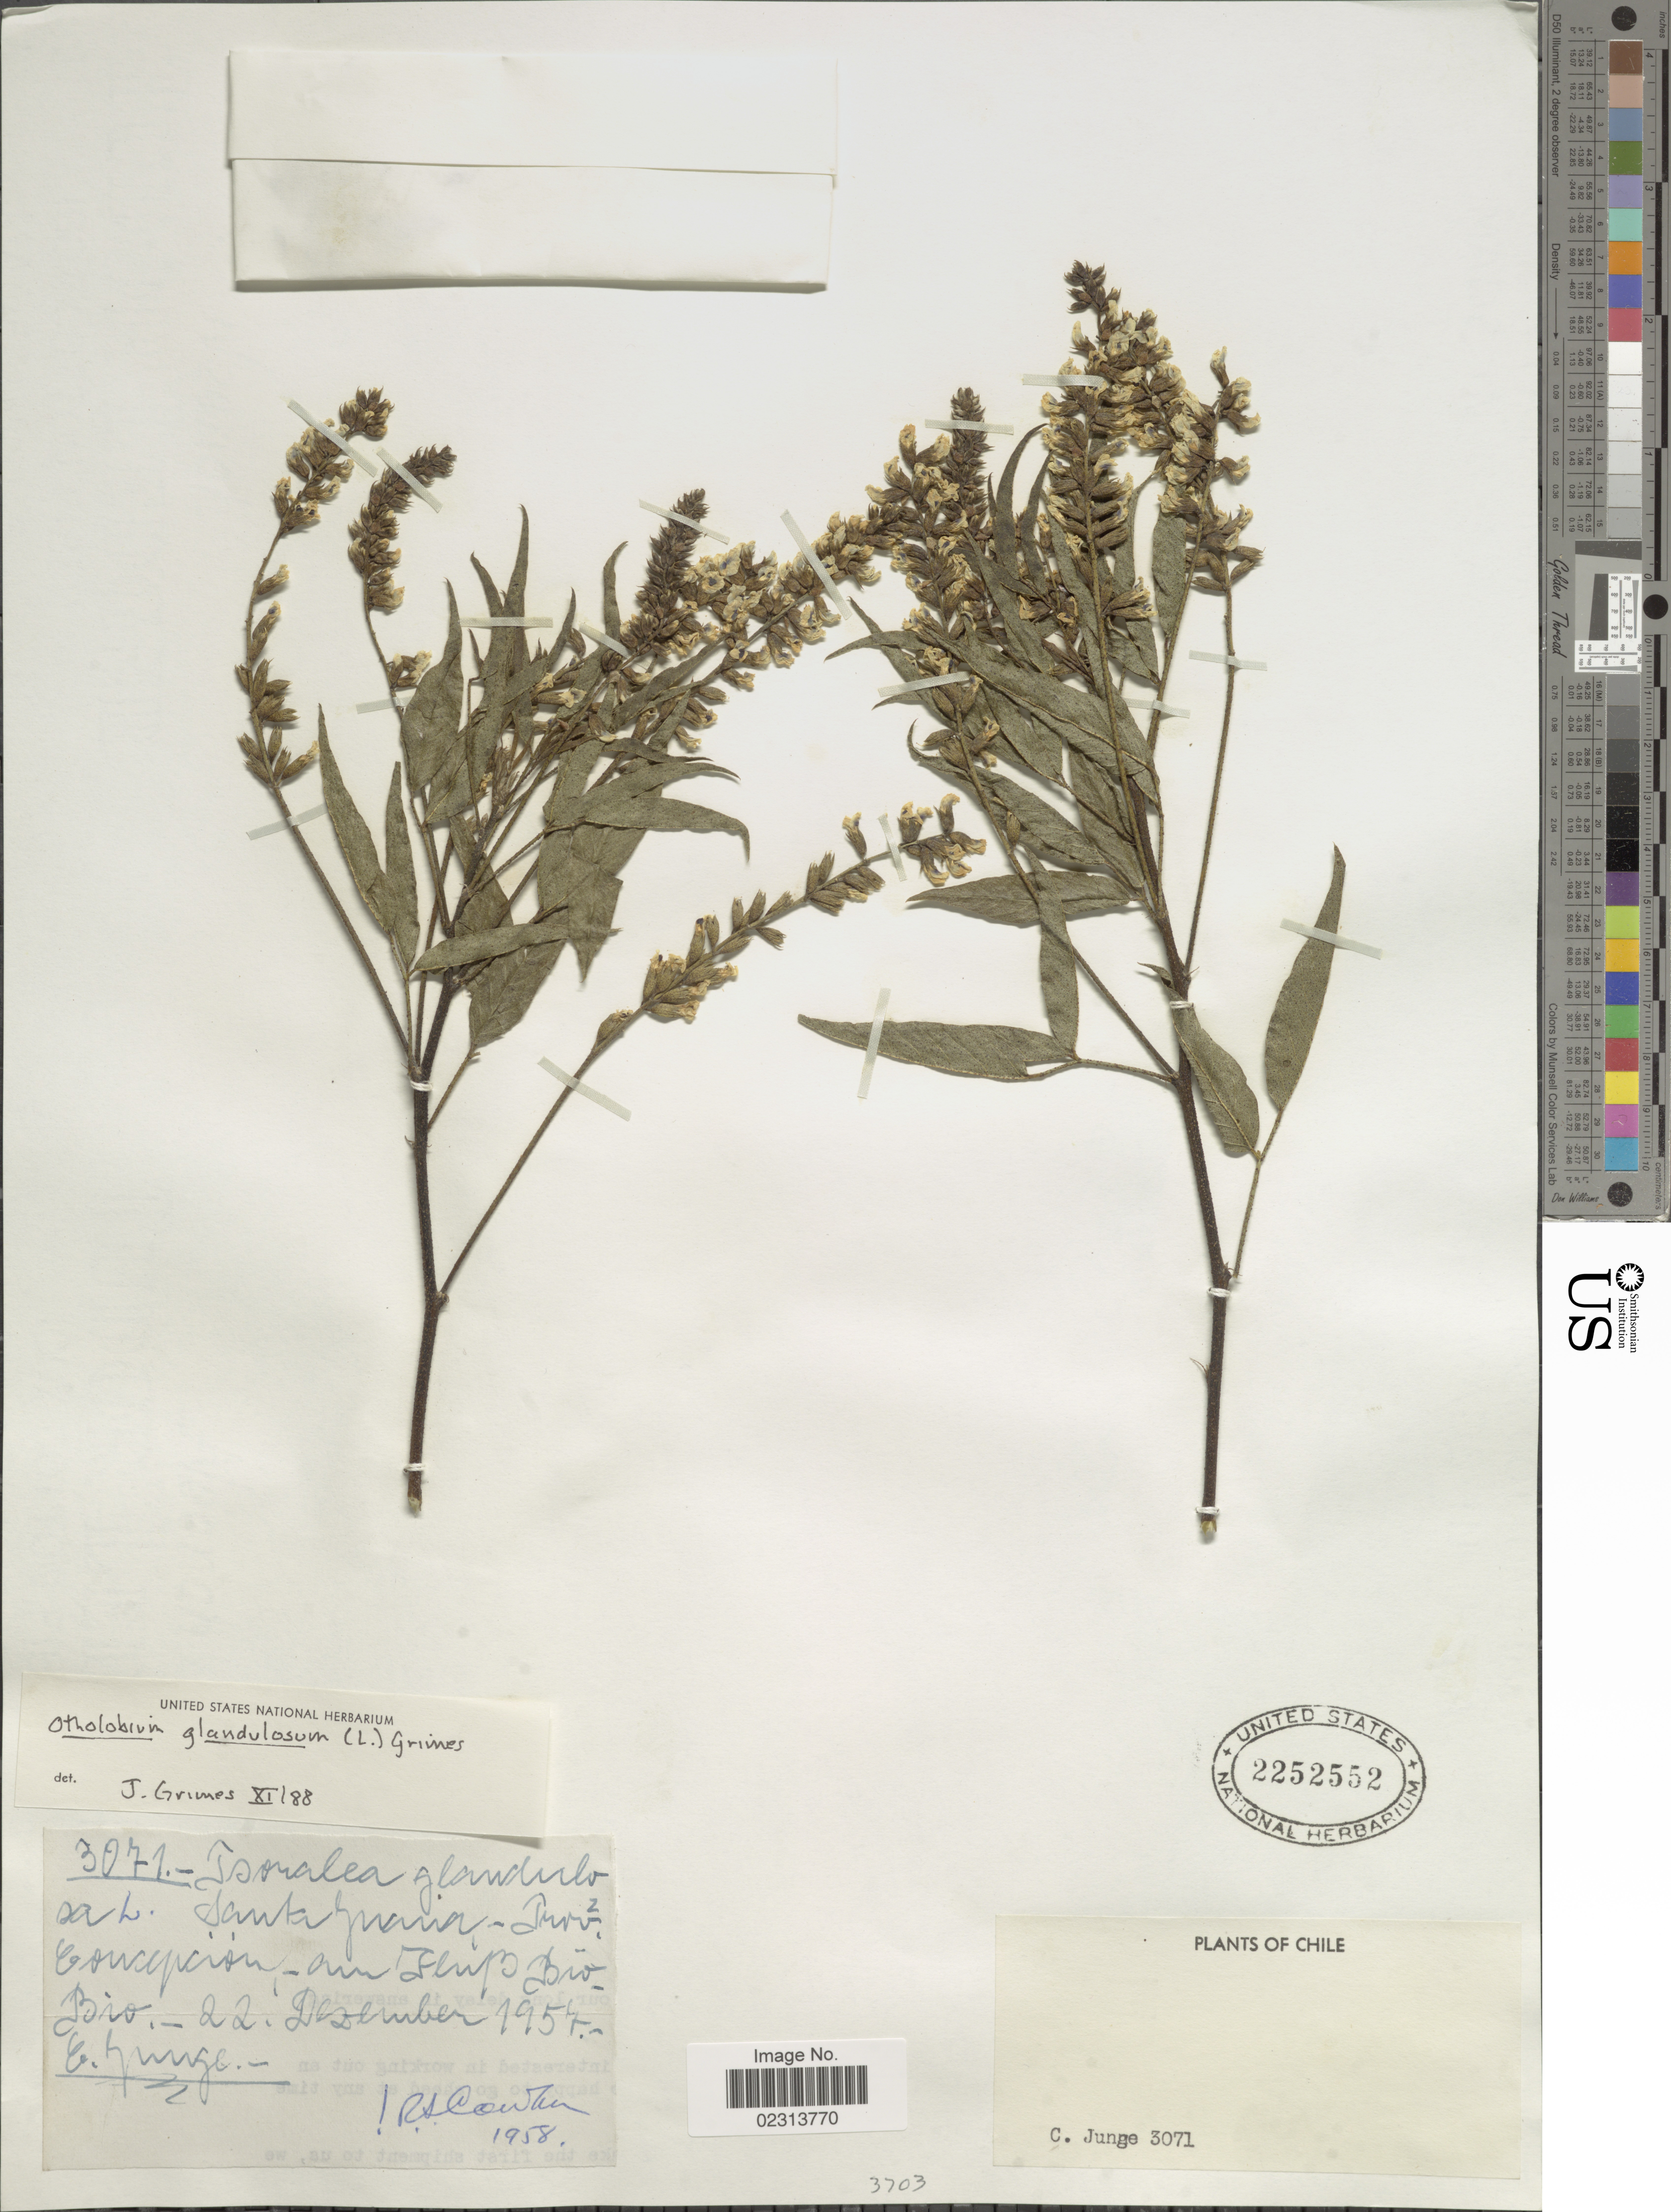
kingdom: Plantae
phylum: Tracheophyta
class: Magnoliopsida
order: Fabales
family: Fabaceae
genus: Otholobium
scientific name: Otholobium glandulosum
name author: (L.) J.W. Grimes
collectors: C. Junge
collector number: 3071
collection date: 1957-12-22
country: Chile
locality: Santa Juana, Prov. Concepcion am Flusse Bio-Bio.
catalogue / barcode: US 2252552